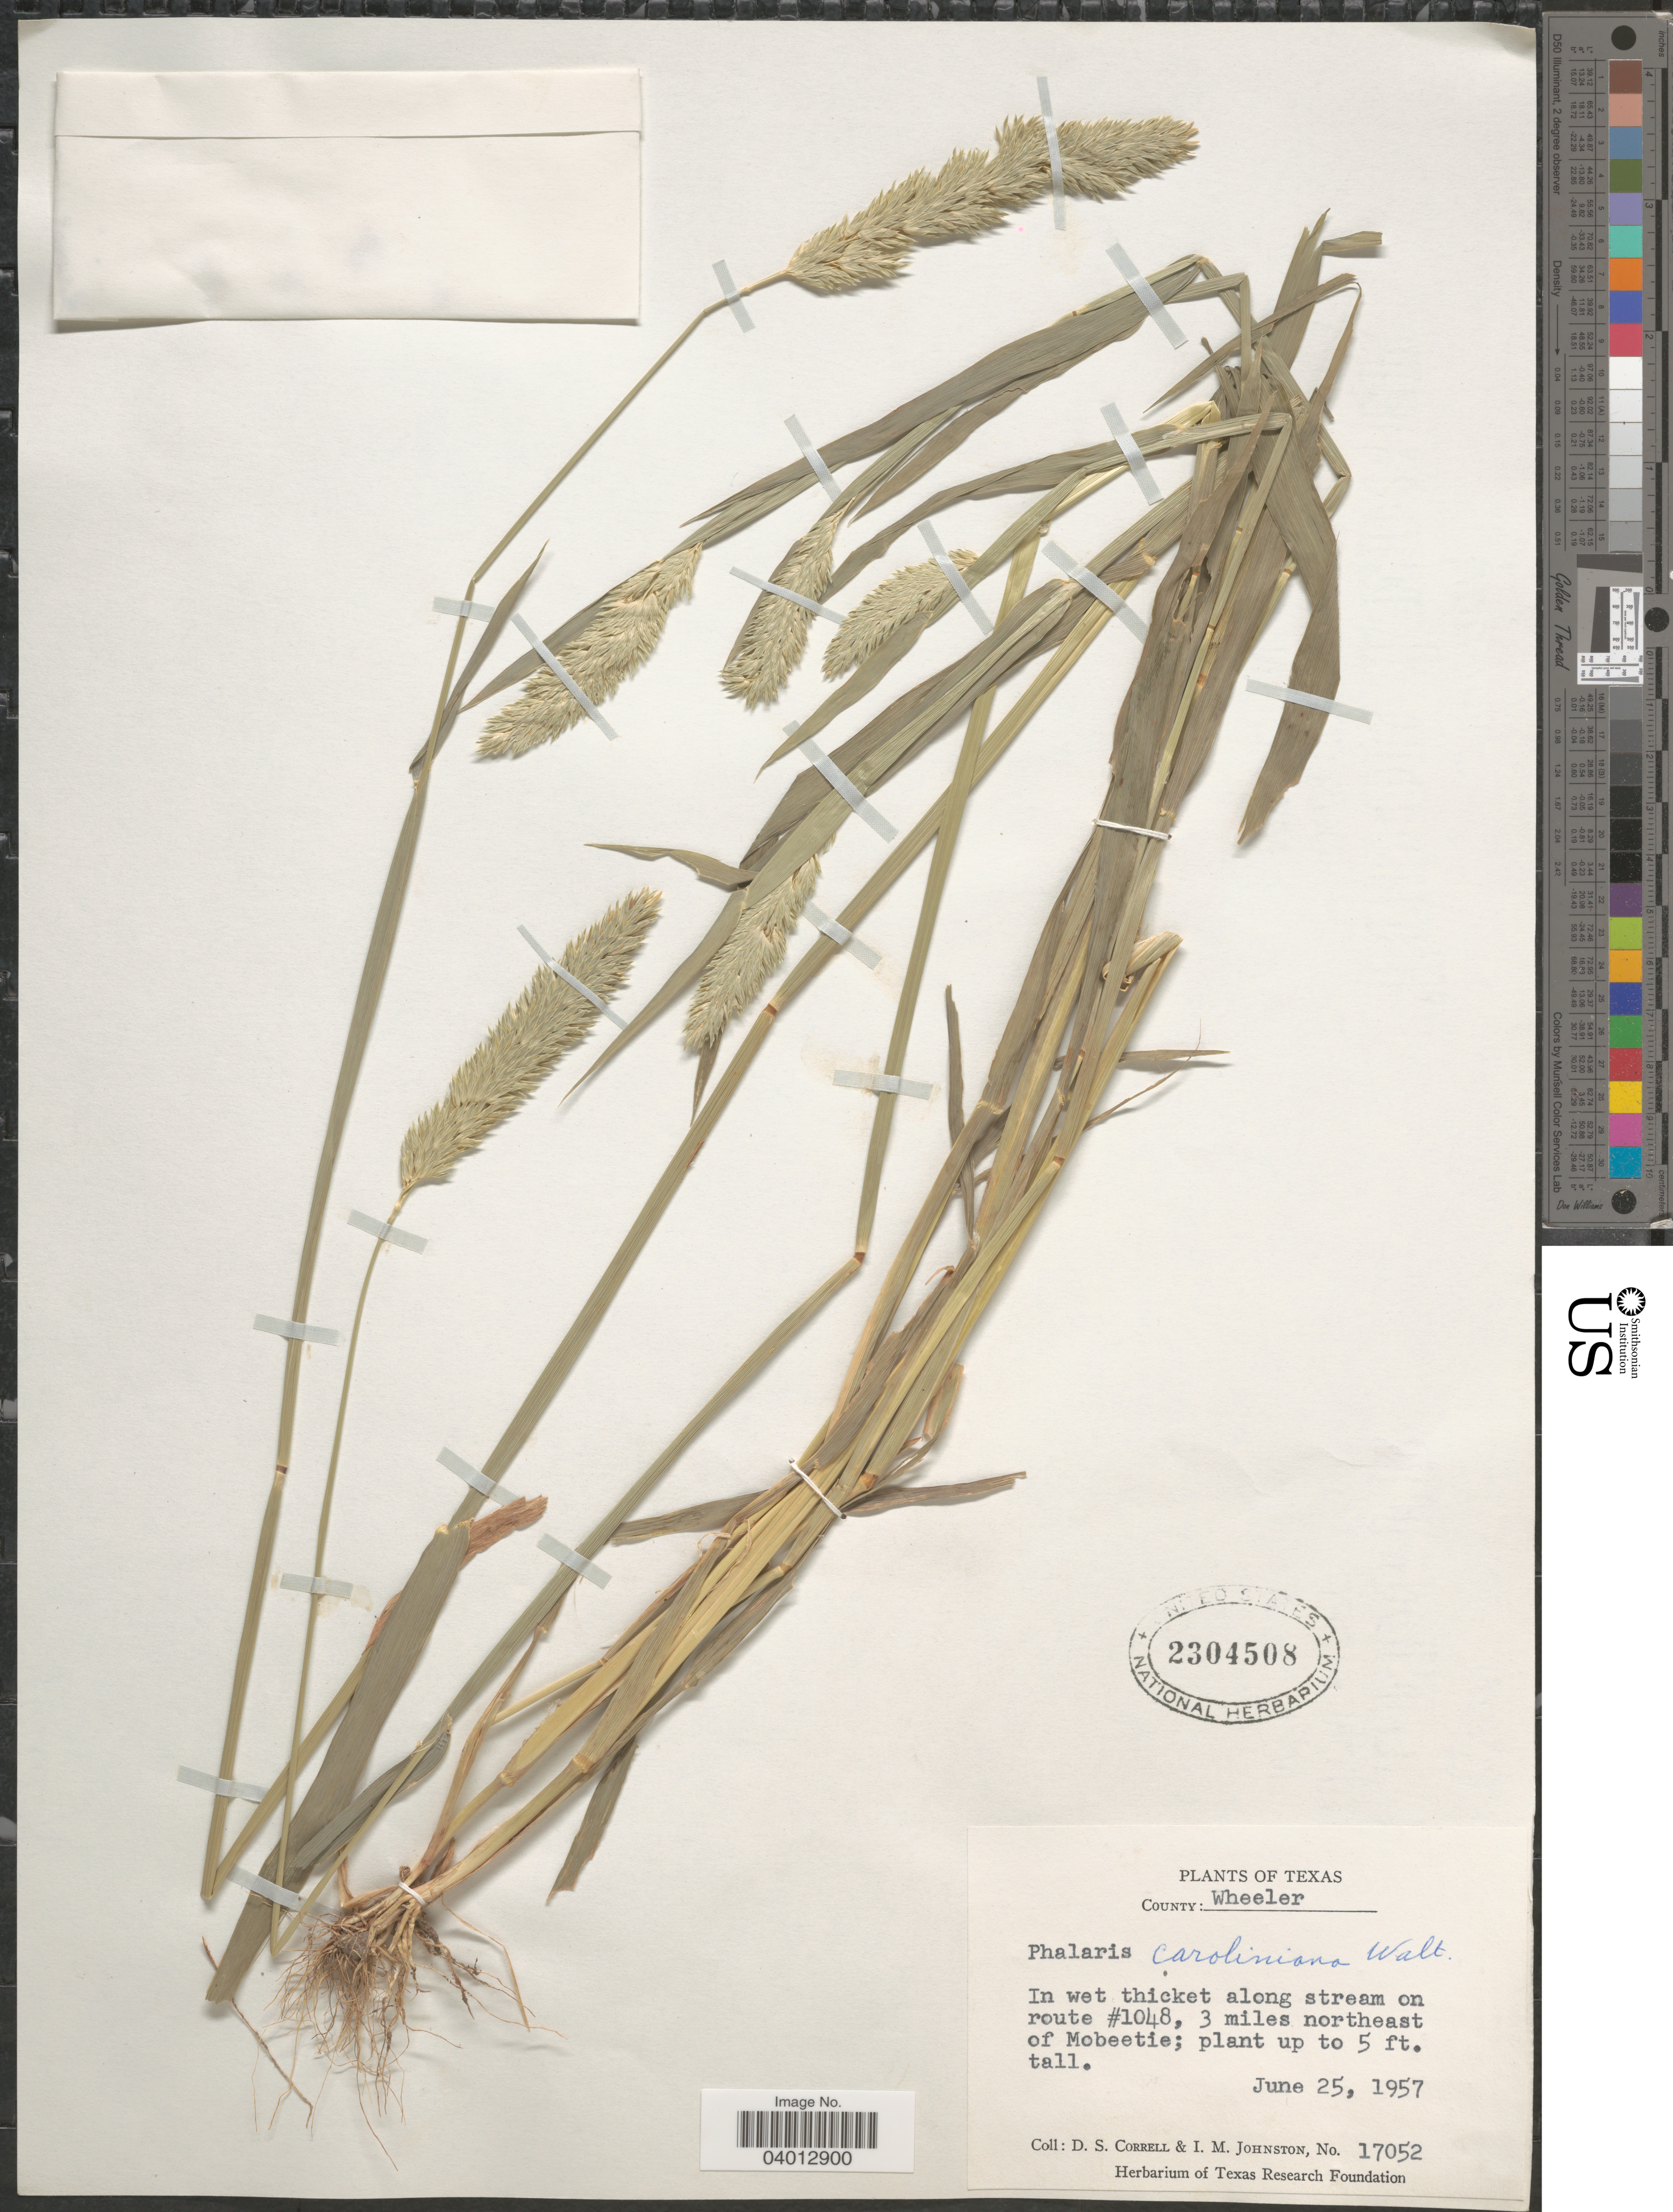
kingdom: Plantae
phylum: Tracheophyta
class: Liliopsida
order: Poales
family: Poaceae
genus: Phalaris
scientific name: Phalaris caroliniana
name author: Walter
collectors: D. S. Correll & I.M. Johnston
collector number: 17052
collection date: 1957-06-25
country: United States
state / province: Texas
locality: County: Wheeler. In wet thicket along stream on route #1048, 3 miles northeast of Mobeetie.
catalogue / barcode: US 2304508